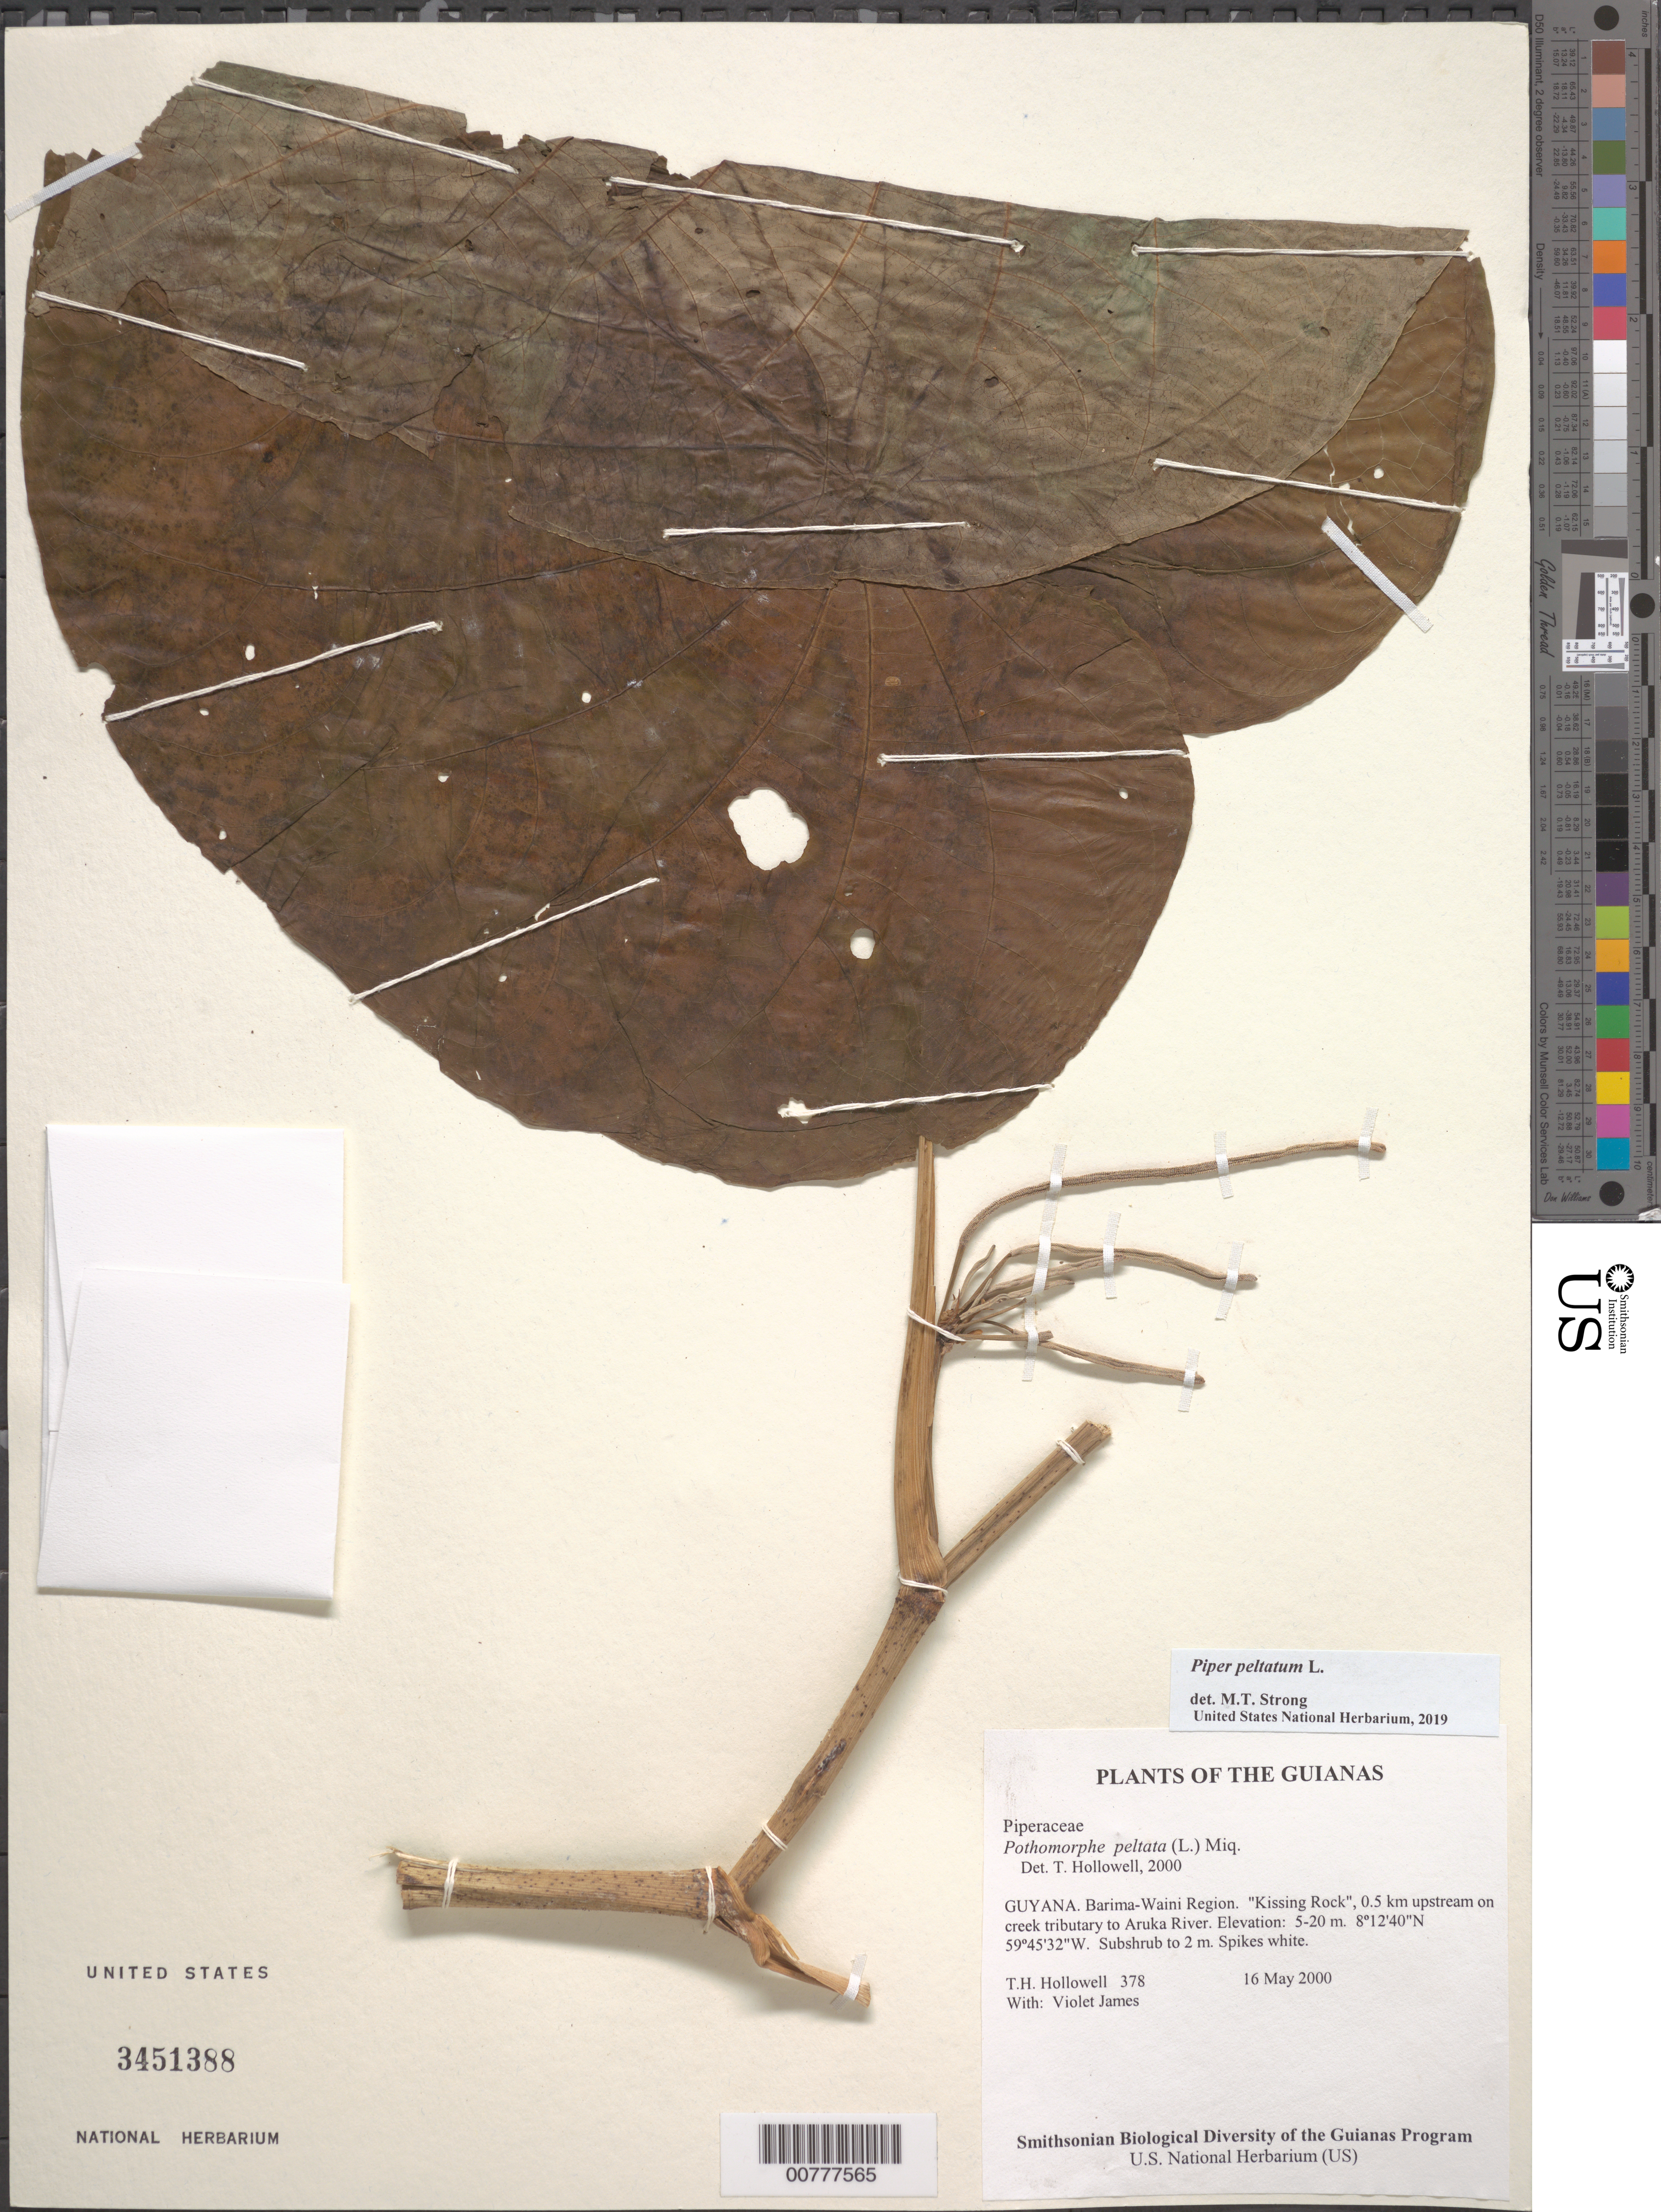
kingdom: Plantae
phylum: Tracheophyta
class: Magnoliopsida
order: Piperales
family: Piperaceae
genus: Piper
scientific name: Piper peltatum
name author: L.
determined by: Strong, M. T., (US), Smithsonian Institution - National Museum of Natural History (UNITED STATES)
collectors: T. Hollowell & V. James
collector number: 378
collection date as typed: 16 May 2000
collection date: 2000-05-16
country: Guyana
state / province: Barima-Waini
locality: "Kissing Rock", 0.5 km upstream on creek tributary to Aruka River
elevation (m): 5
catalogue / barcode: US 3451388